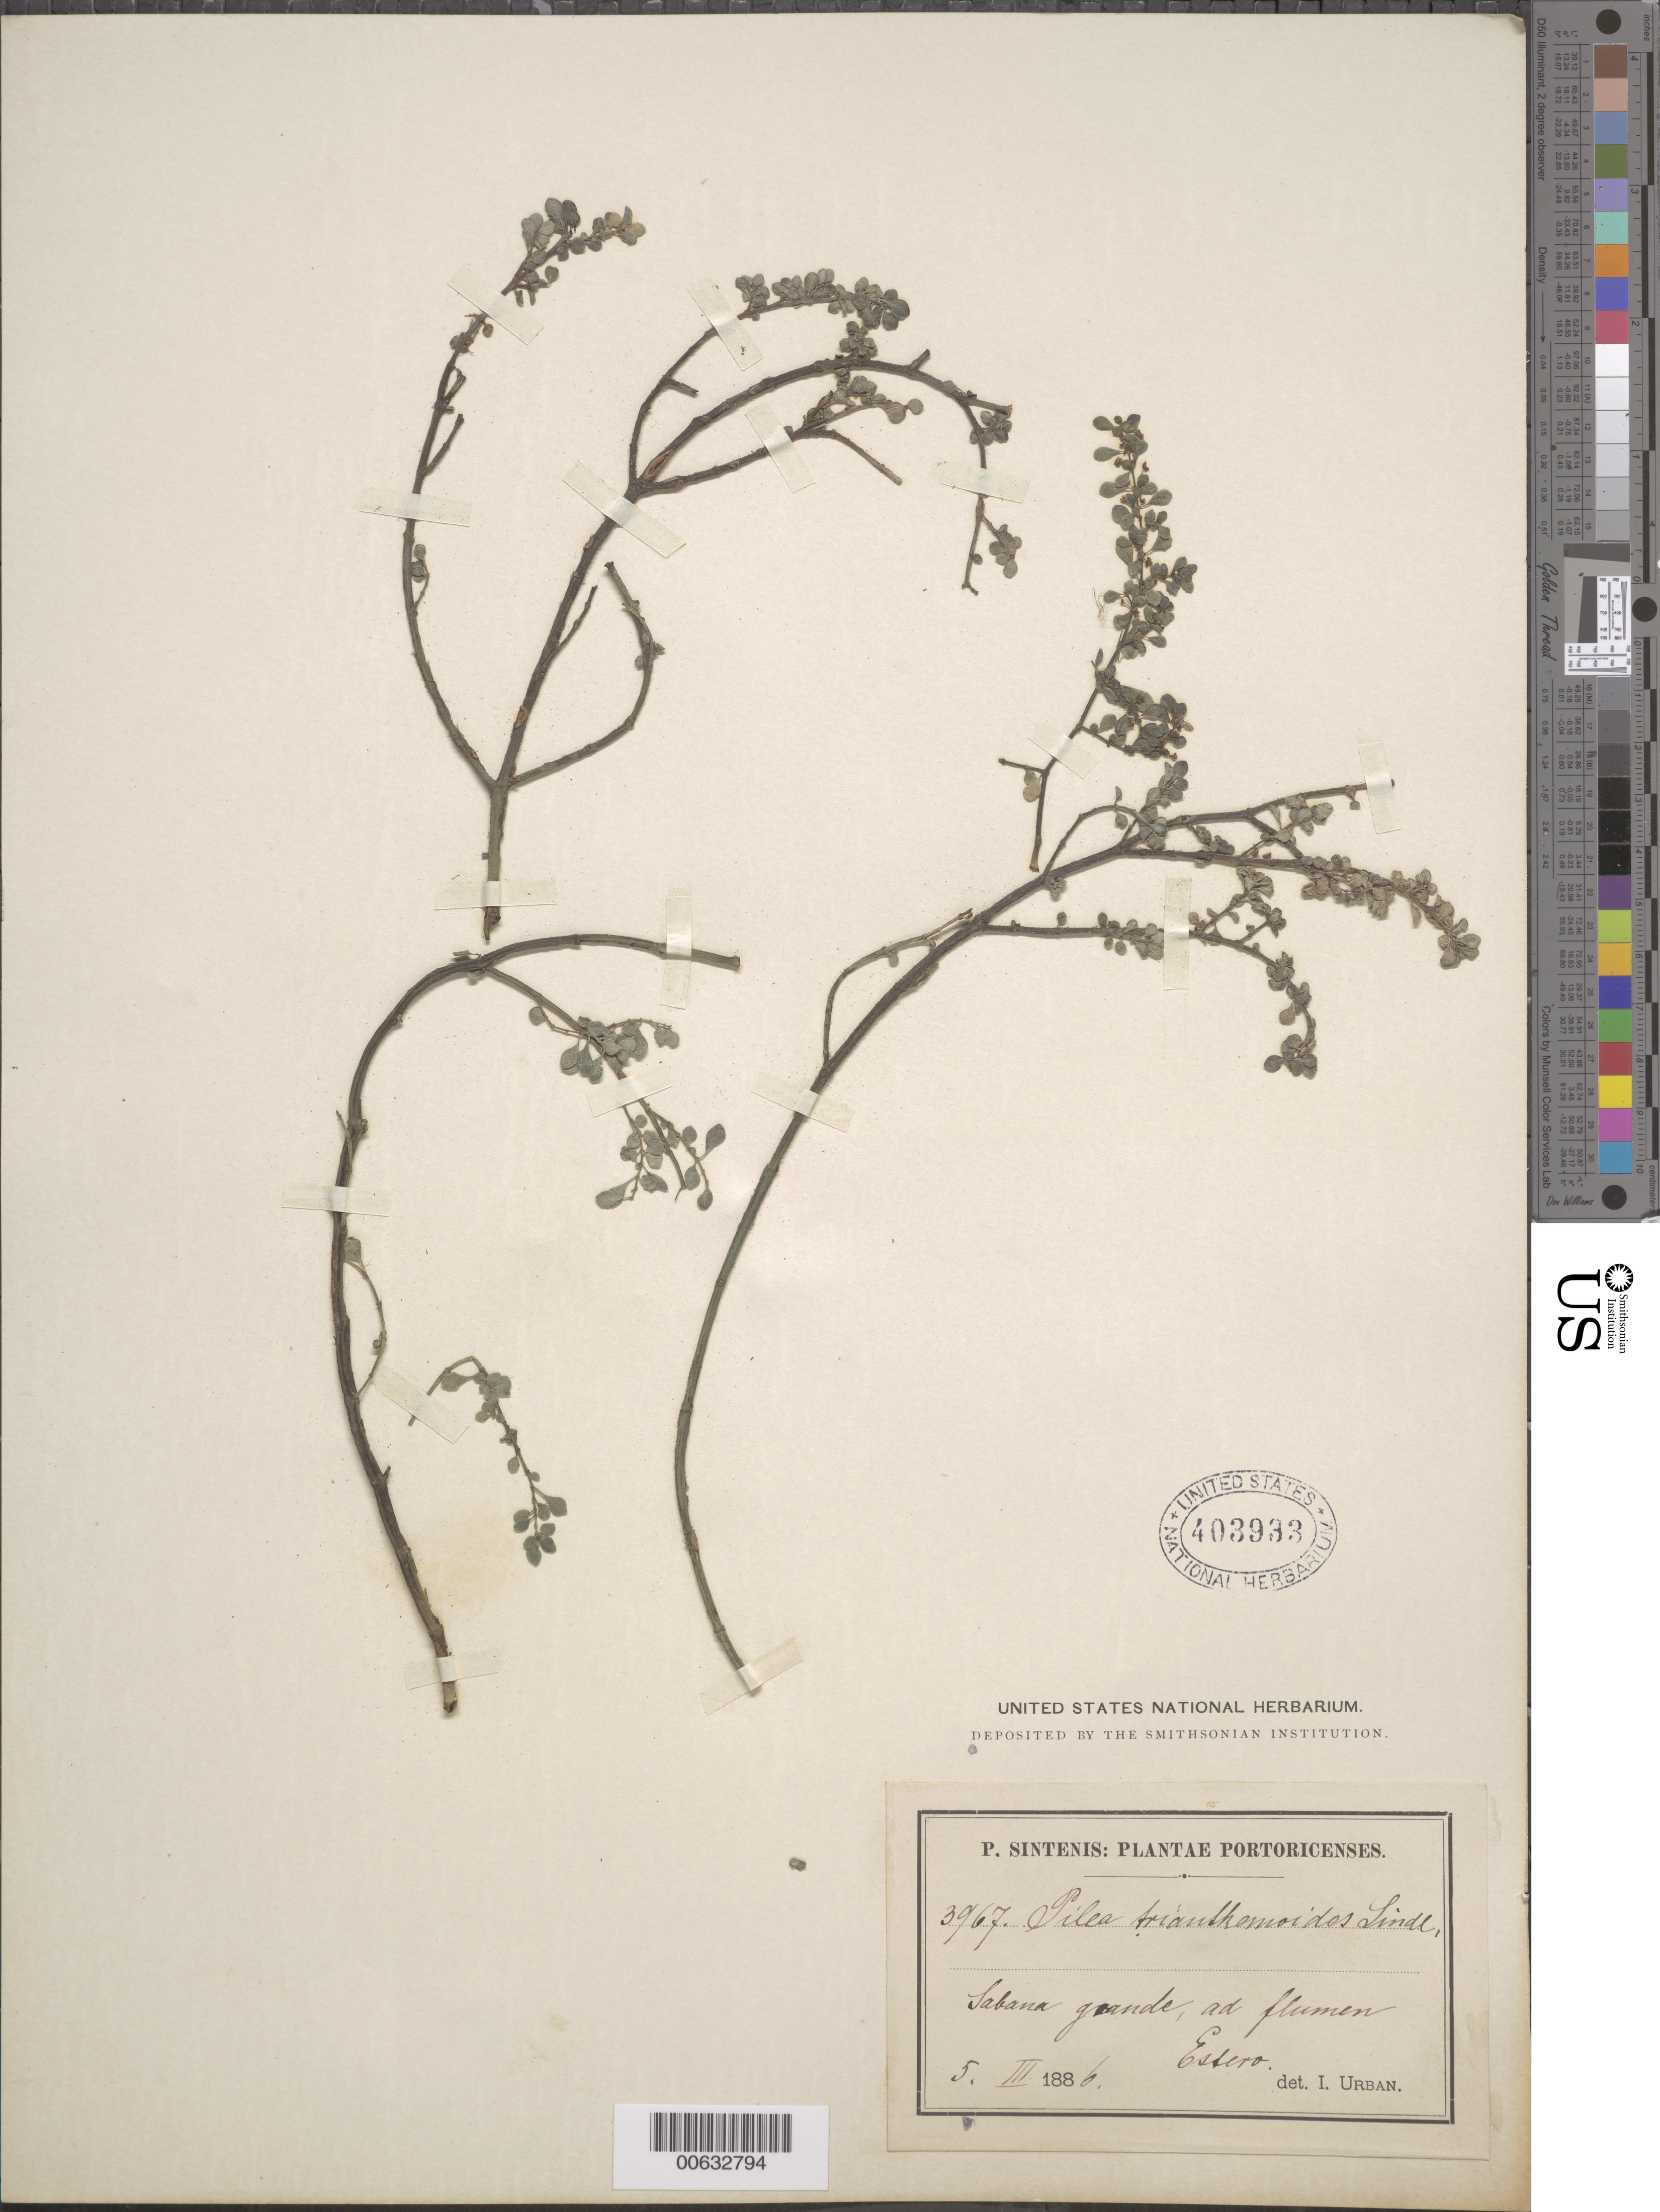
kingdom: Plantae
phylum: Tracheophyta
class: Magnoliopsida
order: Rosales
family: Urticaceae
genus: Pilea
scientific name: Pilea microphylla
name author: (L.) Liebm.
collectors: P. Sintenis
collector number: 3967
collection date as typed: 05 Mar 1886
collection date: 1886-03-05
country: Puerto Rico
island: Greater Antilles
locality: Sabana Grande, ad flumen Estero.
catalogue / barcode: US 403933